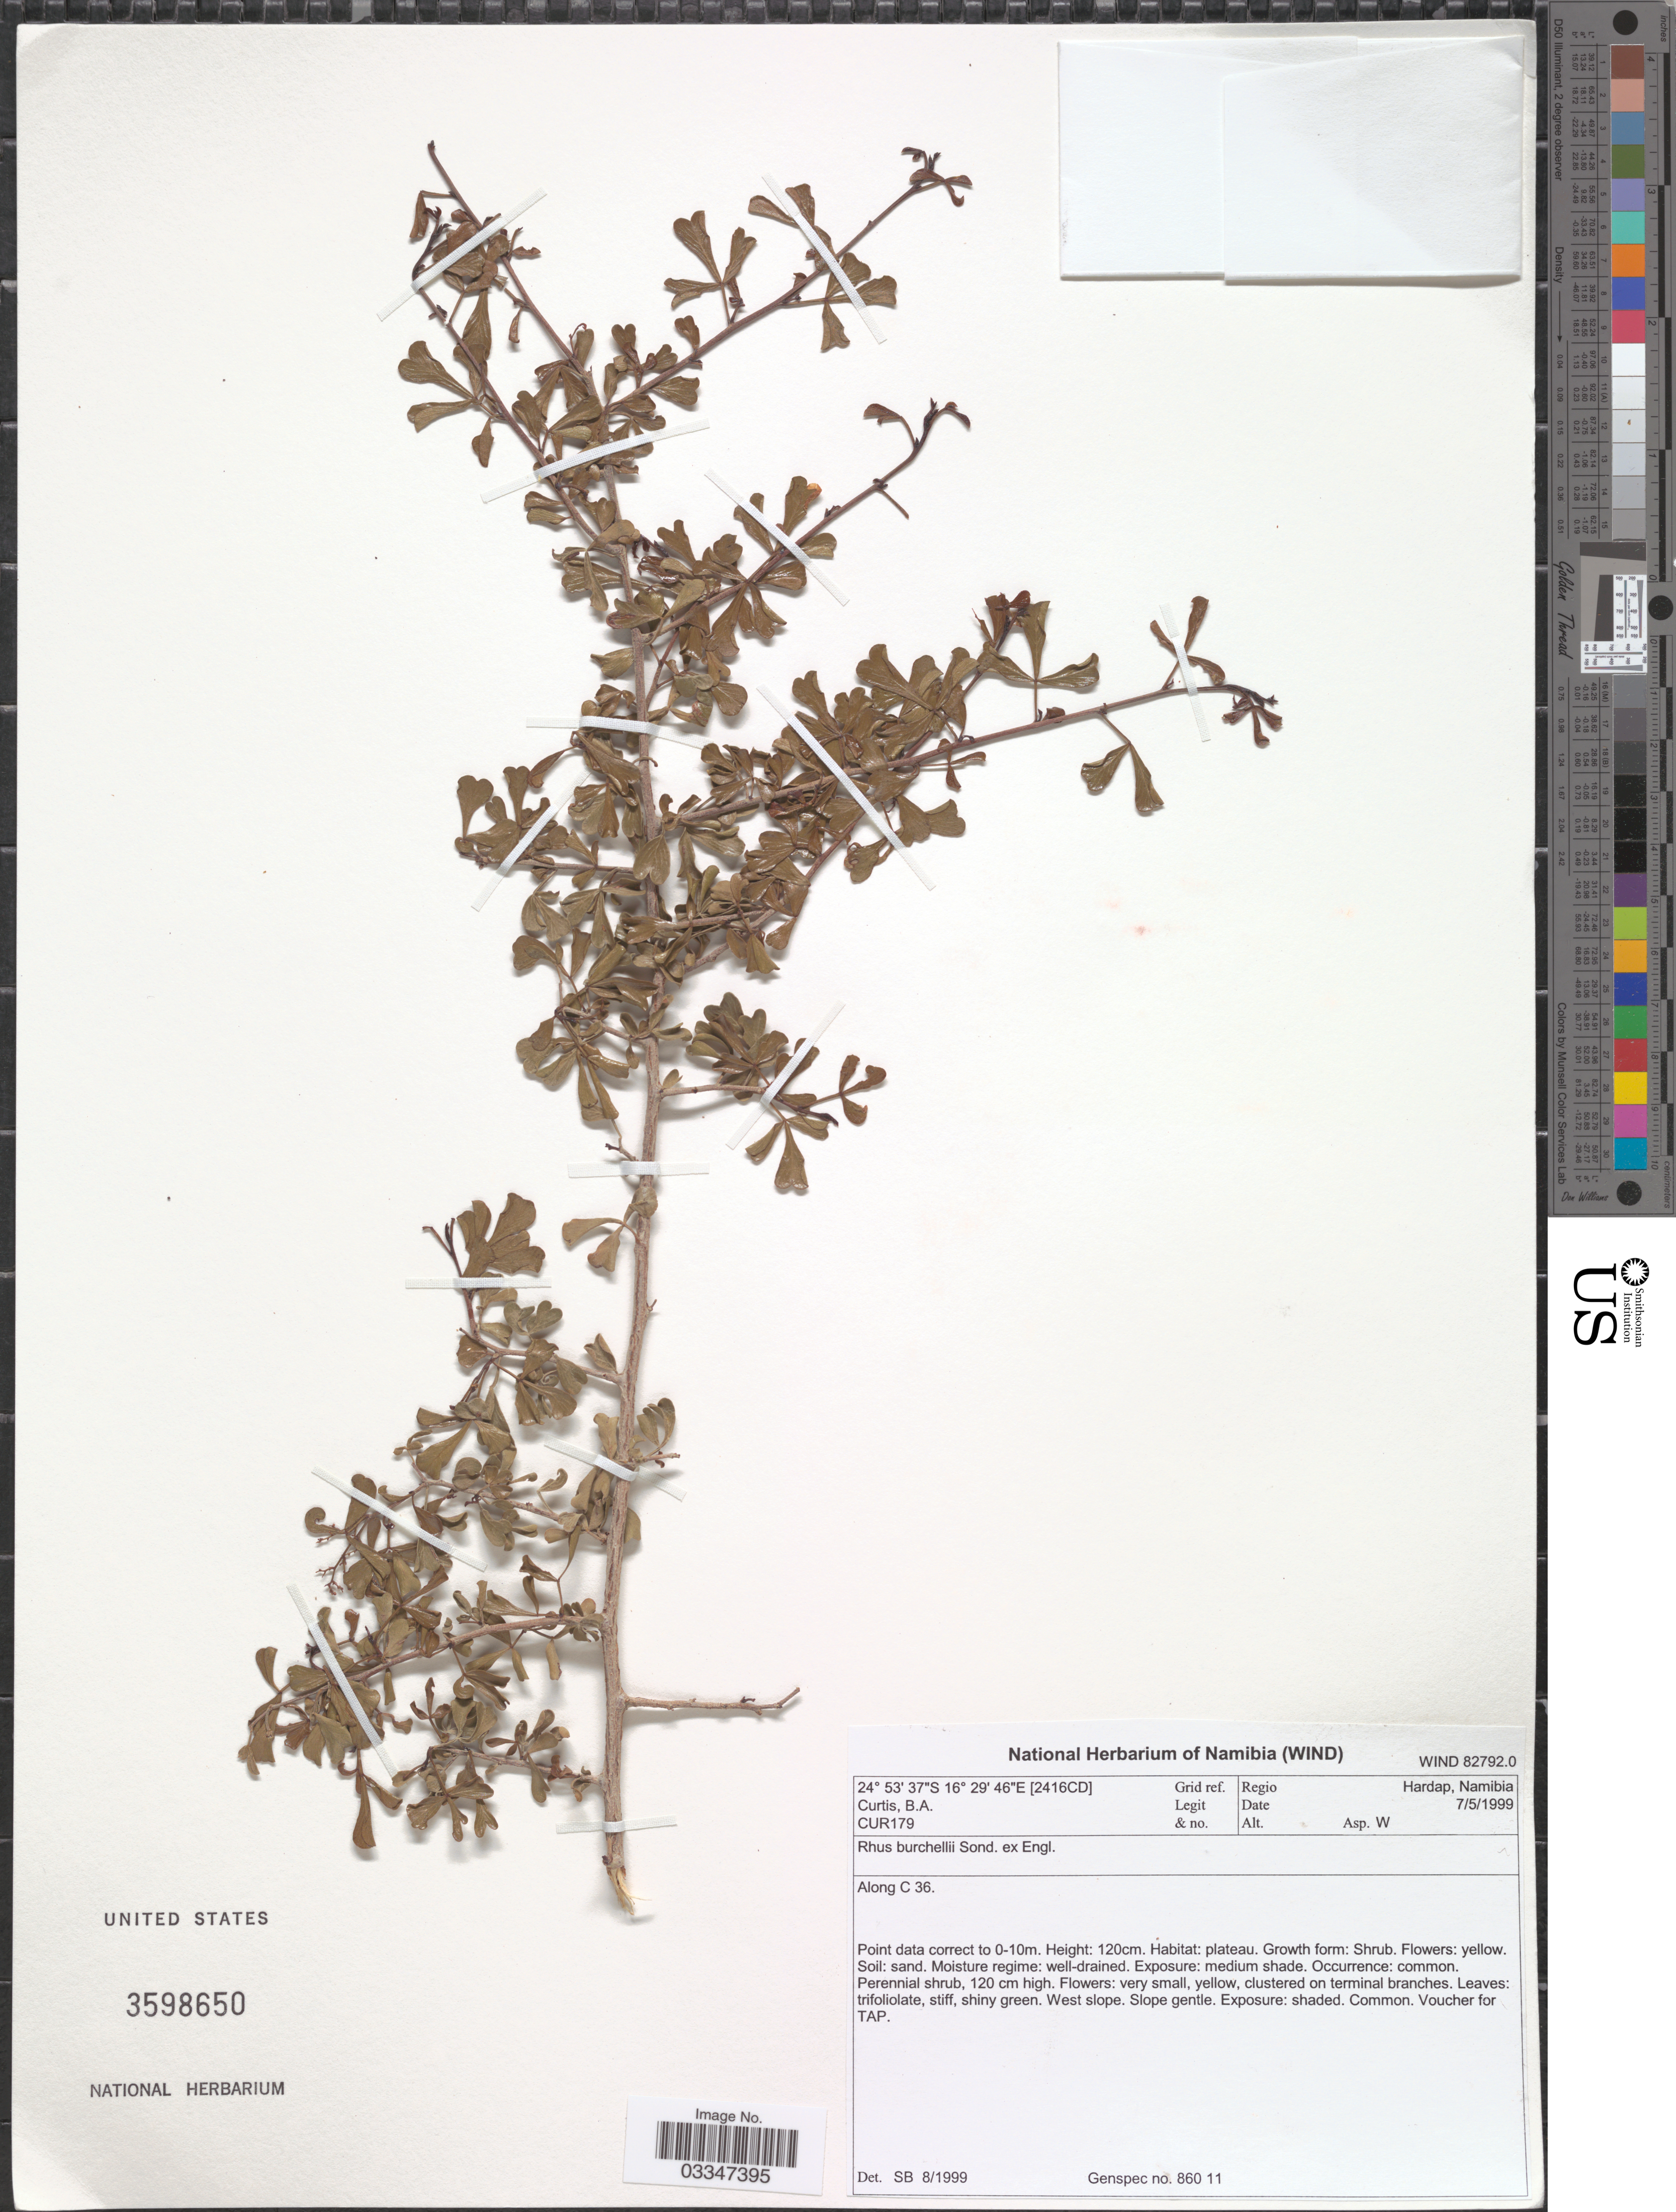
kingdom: Plantae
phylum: Tracheophyta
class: Magnoliopsida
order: Sapindales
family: Anacardiaceae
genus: Rhus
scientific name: Rhus burchellii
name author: Sond.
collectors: B. A. Curtis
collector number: CUR179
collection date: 1999-05-07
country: Namibia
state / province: Hardap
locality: [2416CD] Grid ref. Along C 36.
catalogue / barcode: US 3598650